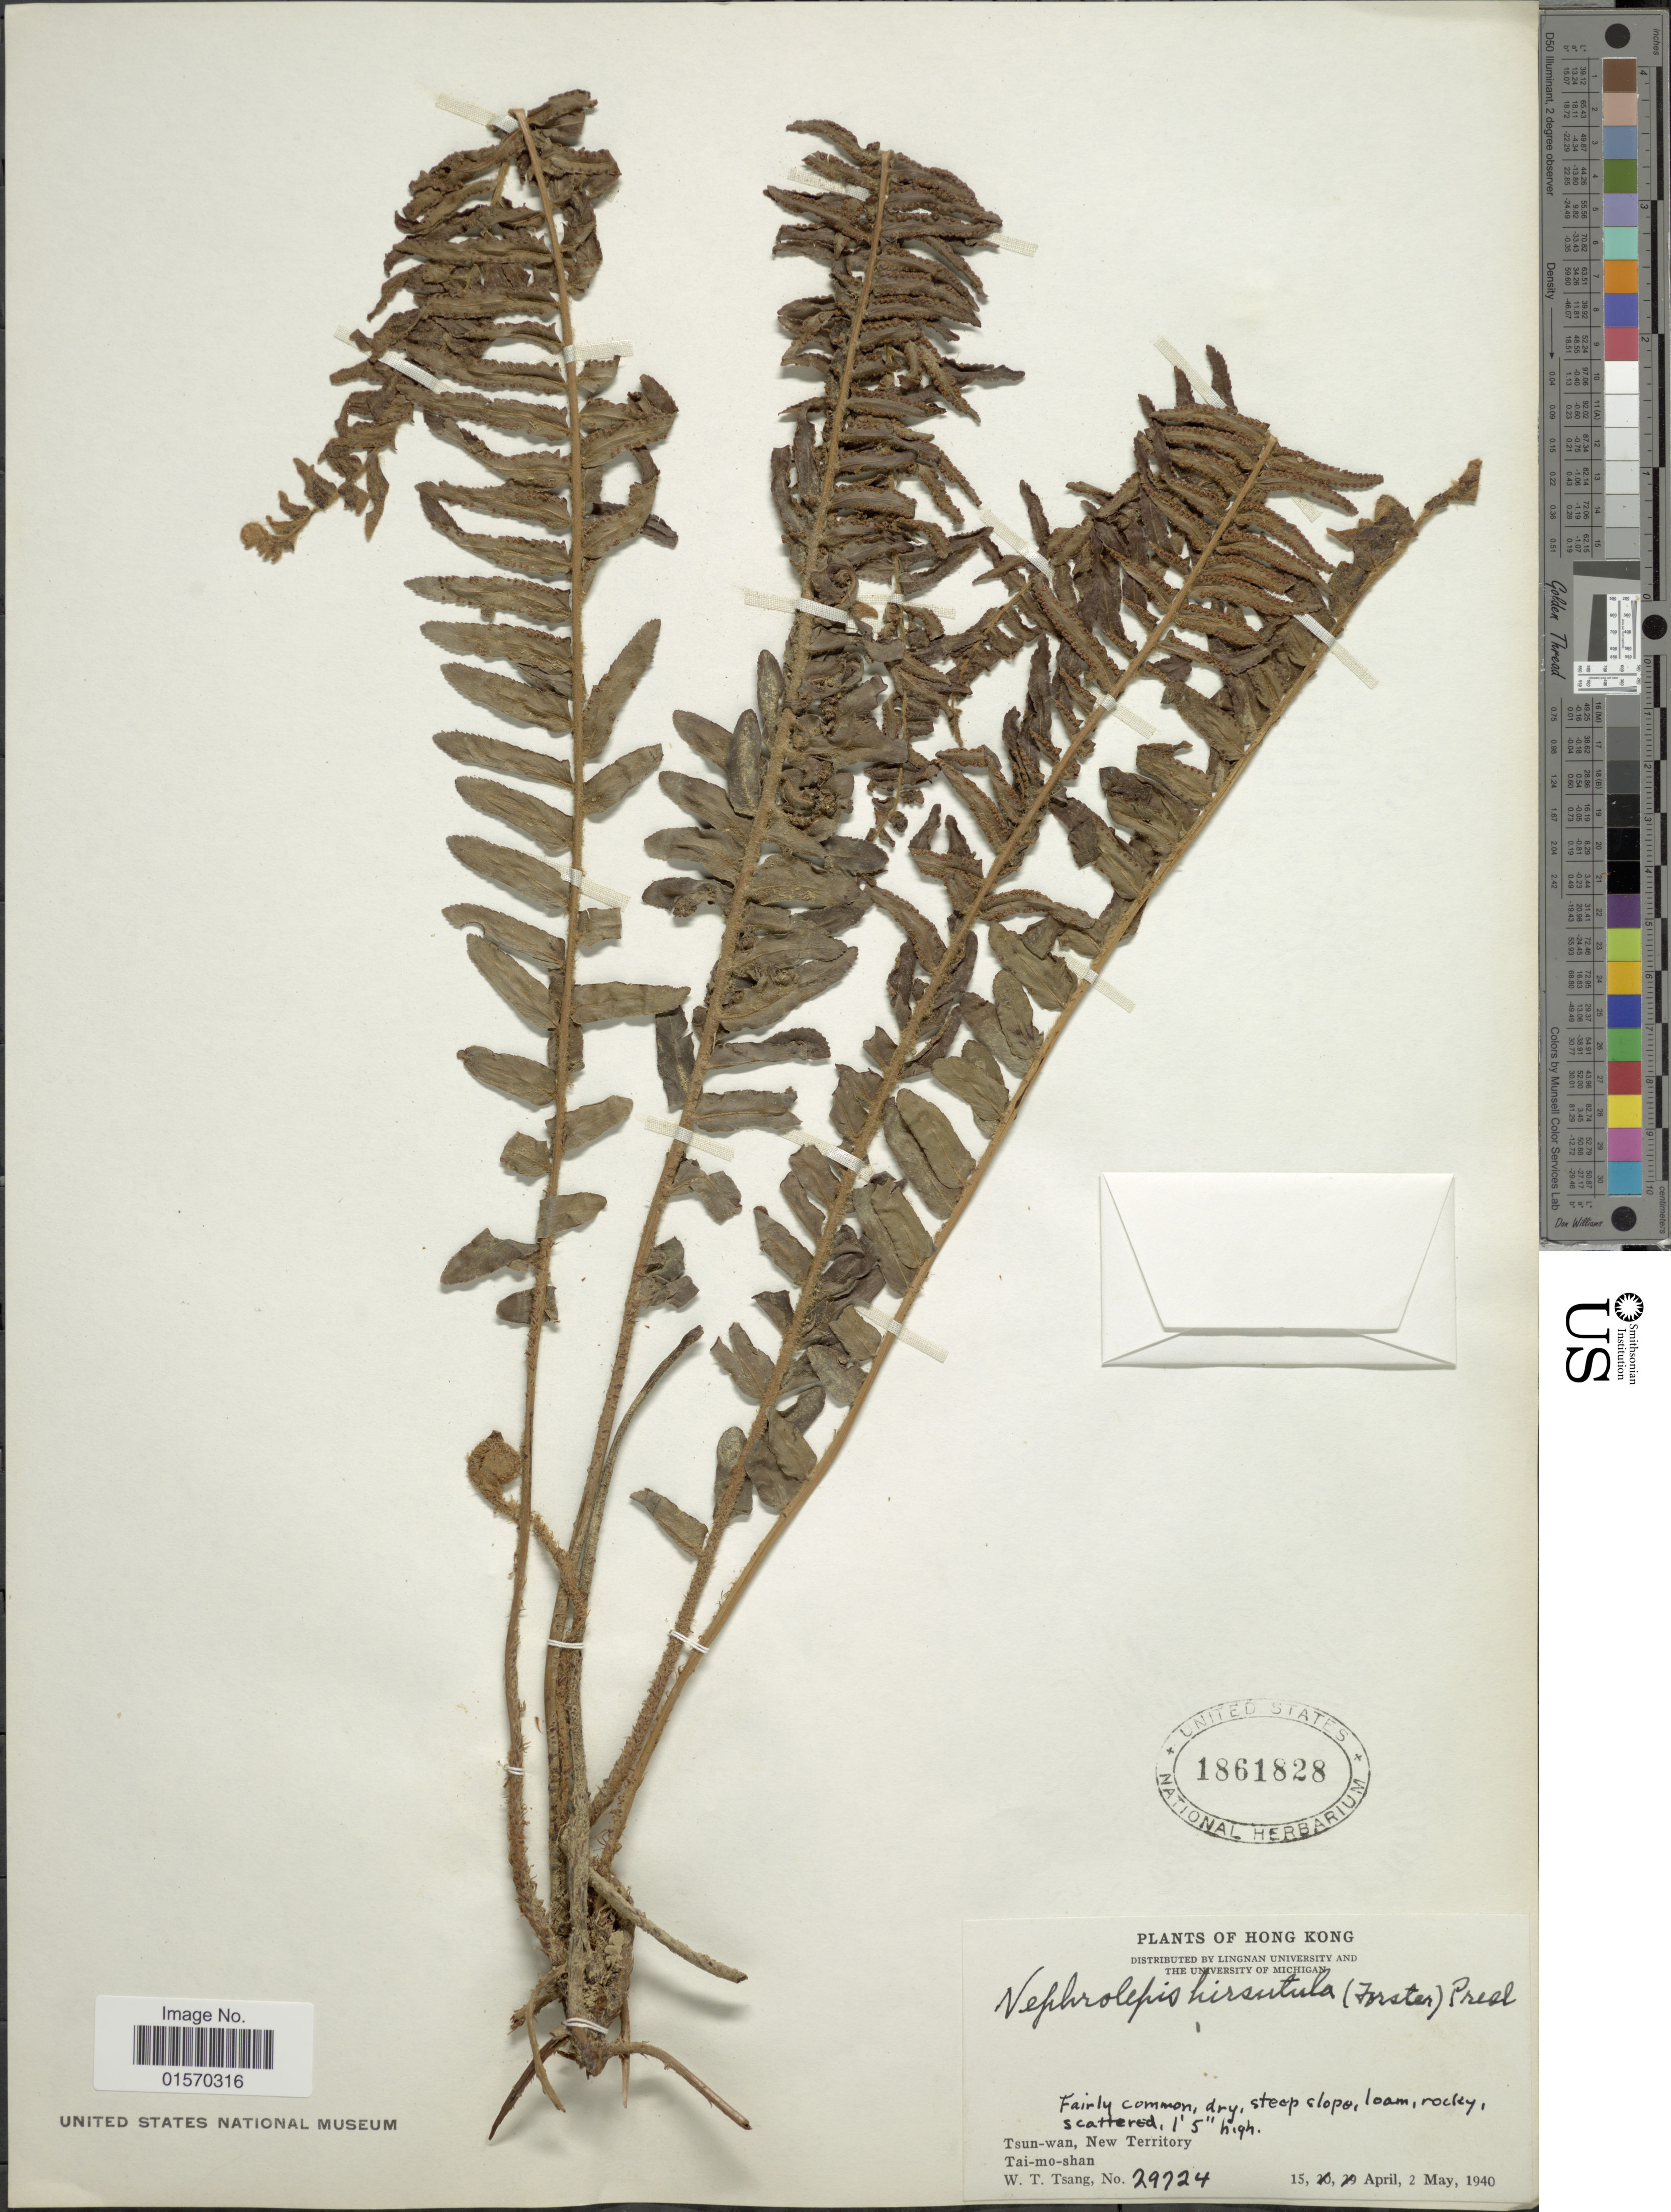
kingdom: Plantae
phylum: Tracheophyta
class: Polypodiopsida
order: Polypodiales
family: Nephrolepidaceae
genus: Nephrolepis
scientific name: Nephrolepis multiflora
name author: (Roxb.) F.M. Jarrett ex C.V. Morton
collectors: W. T. Tsang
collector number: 29724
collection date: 1940-04-15/1940-05-02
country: China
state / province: Hong Kong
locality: Tsun-wan, New Territory. Tai-mo-shan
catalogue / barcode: US 1861828